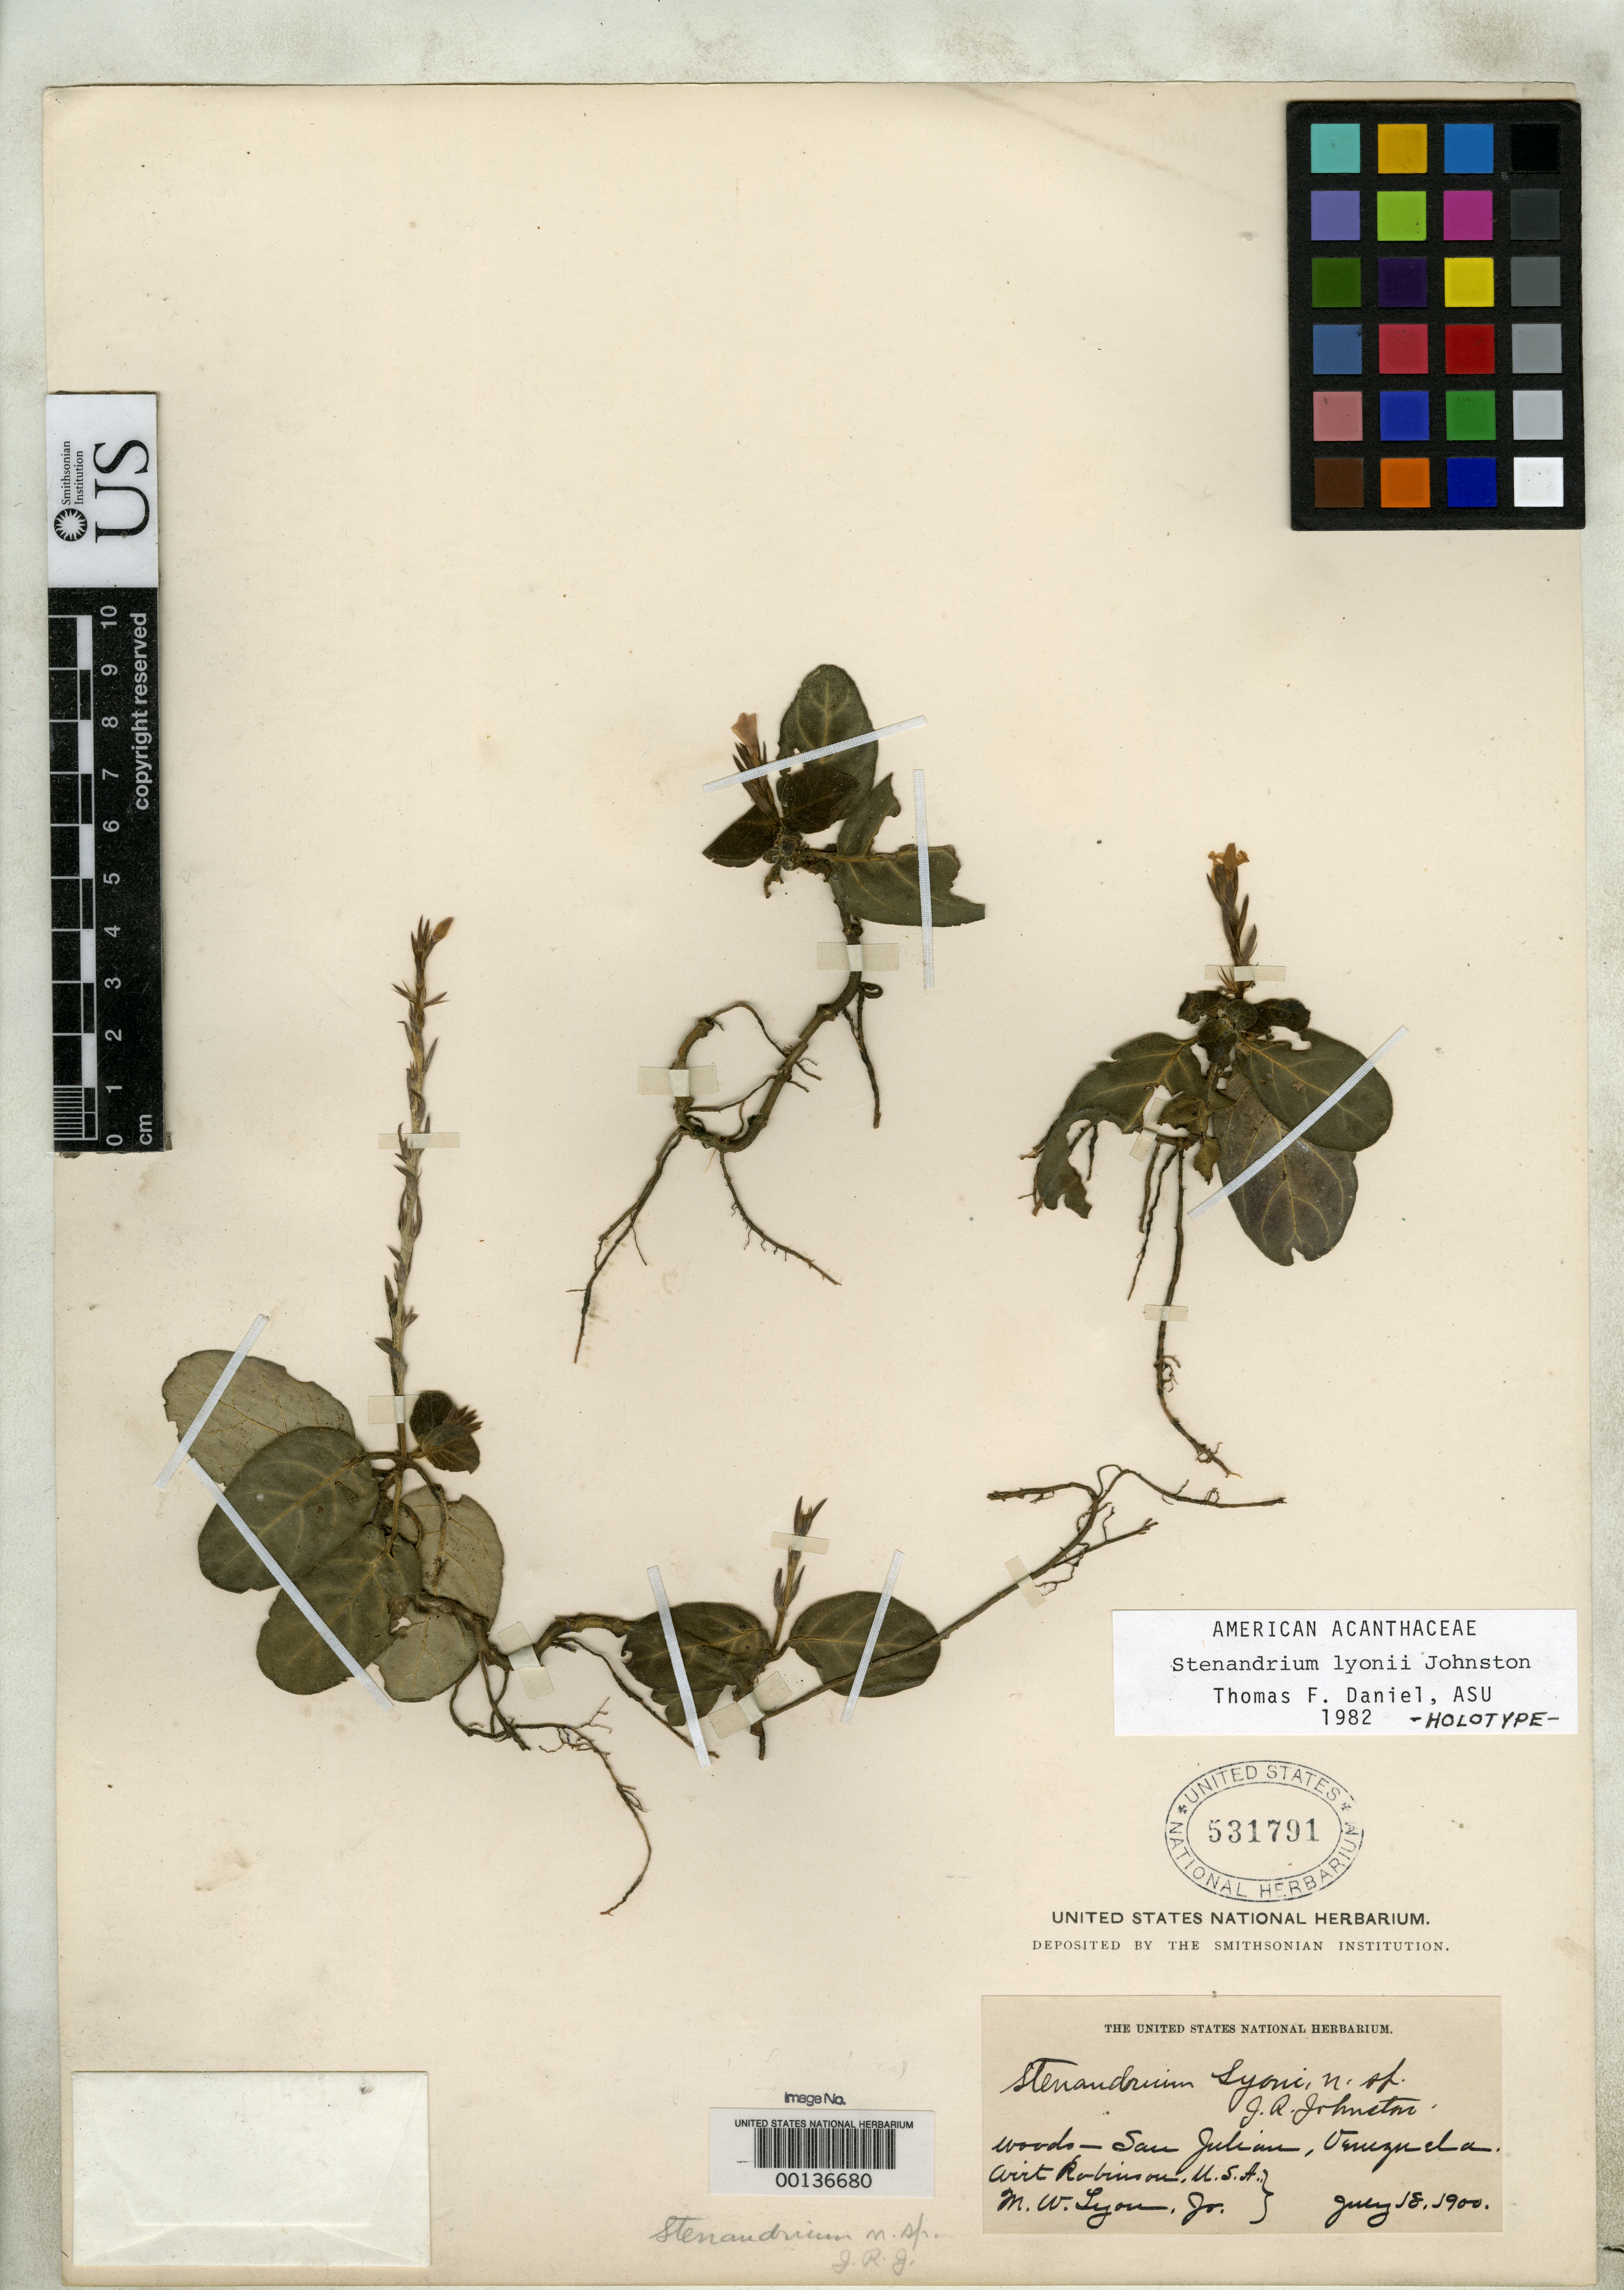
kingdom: Plantae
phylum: Tracheophyta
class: Magnoliopsida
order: Lamiales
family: Acanthaceae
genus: Stenandrium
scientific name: Stenandrium lyonii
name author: J.R. Johnst.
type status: Holotype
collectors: W. Robinson & M. W. Lyon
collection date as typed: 18 Jul 1900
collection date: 1900-07-18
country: Venezuela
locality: San Juan.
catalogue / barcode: US 531791